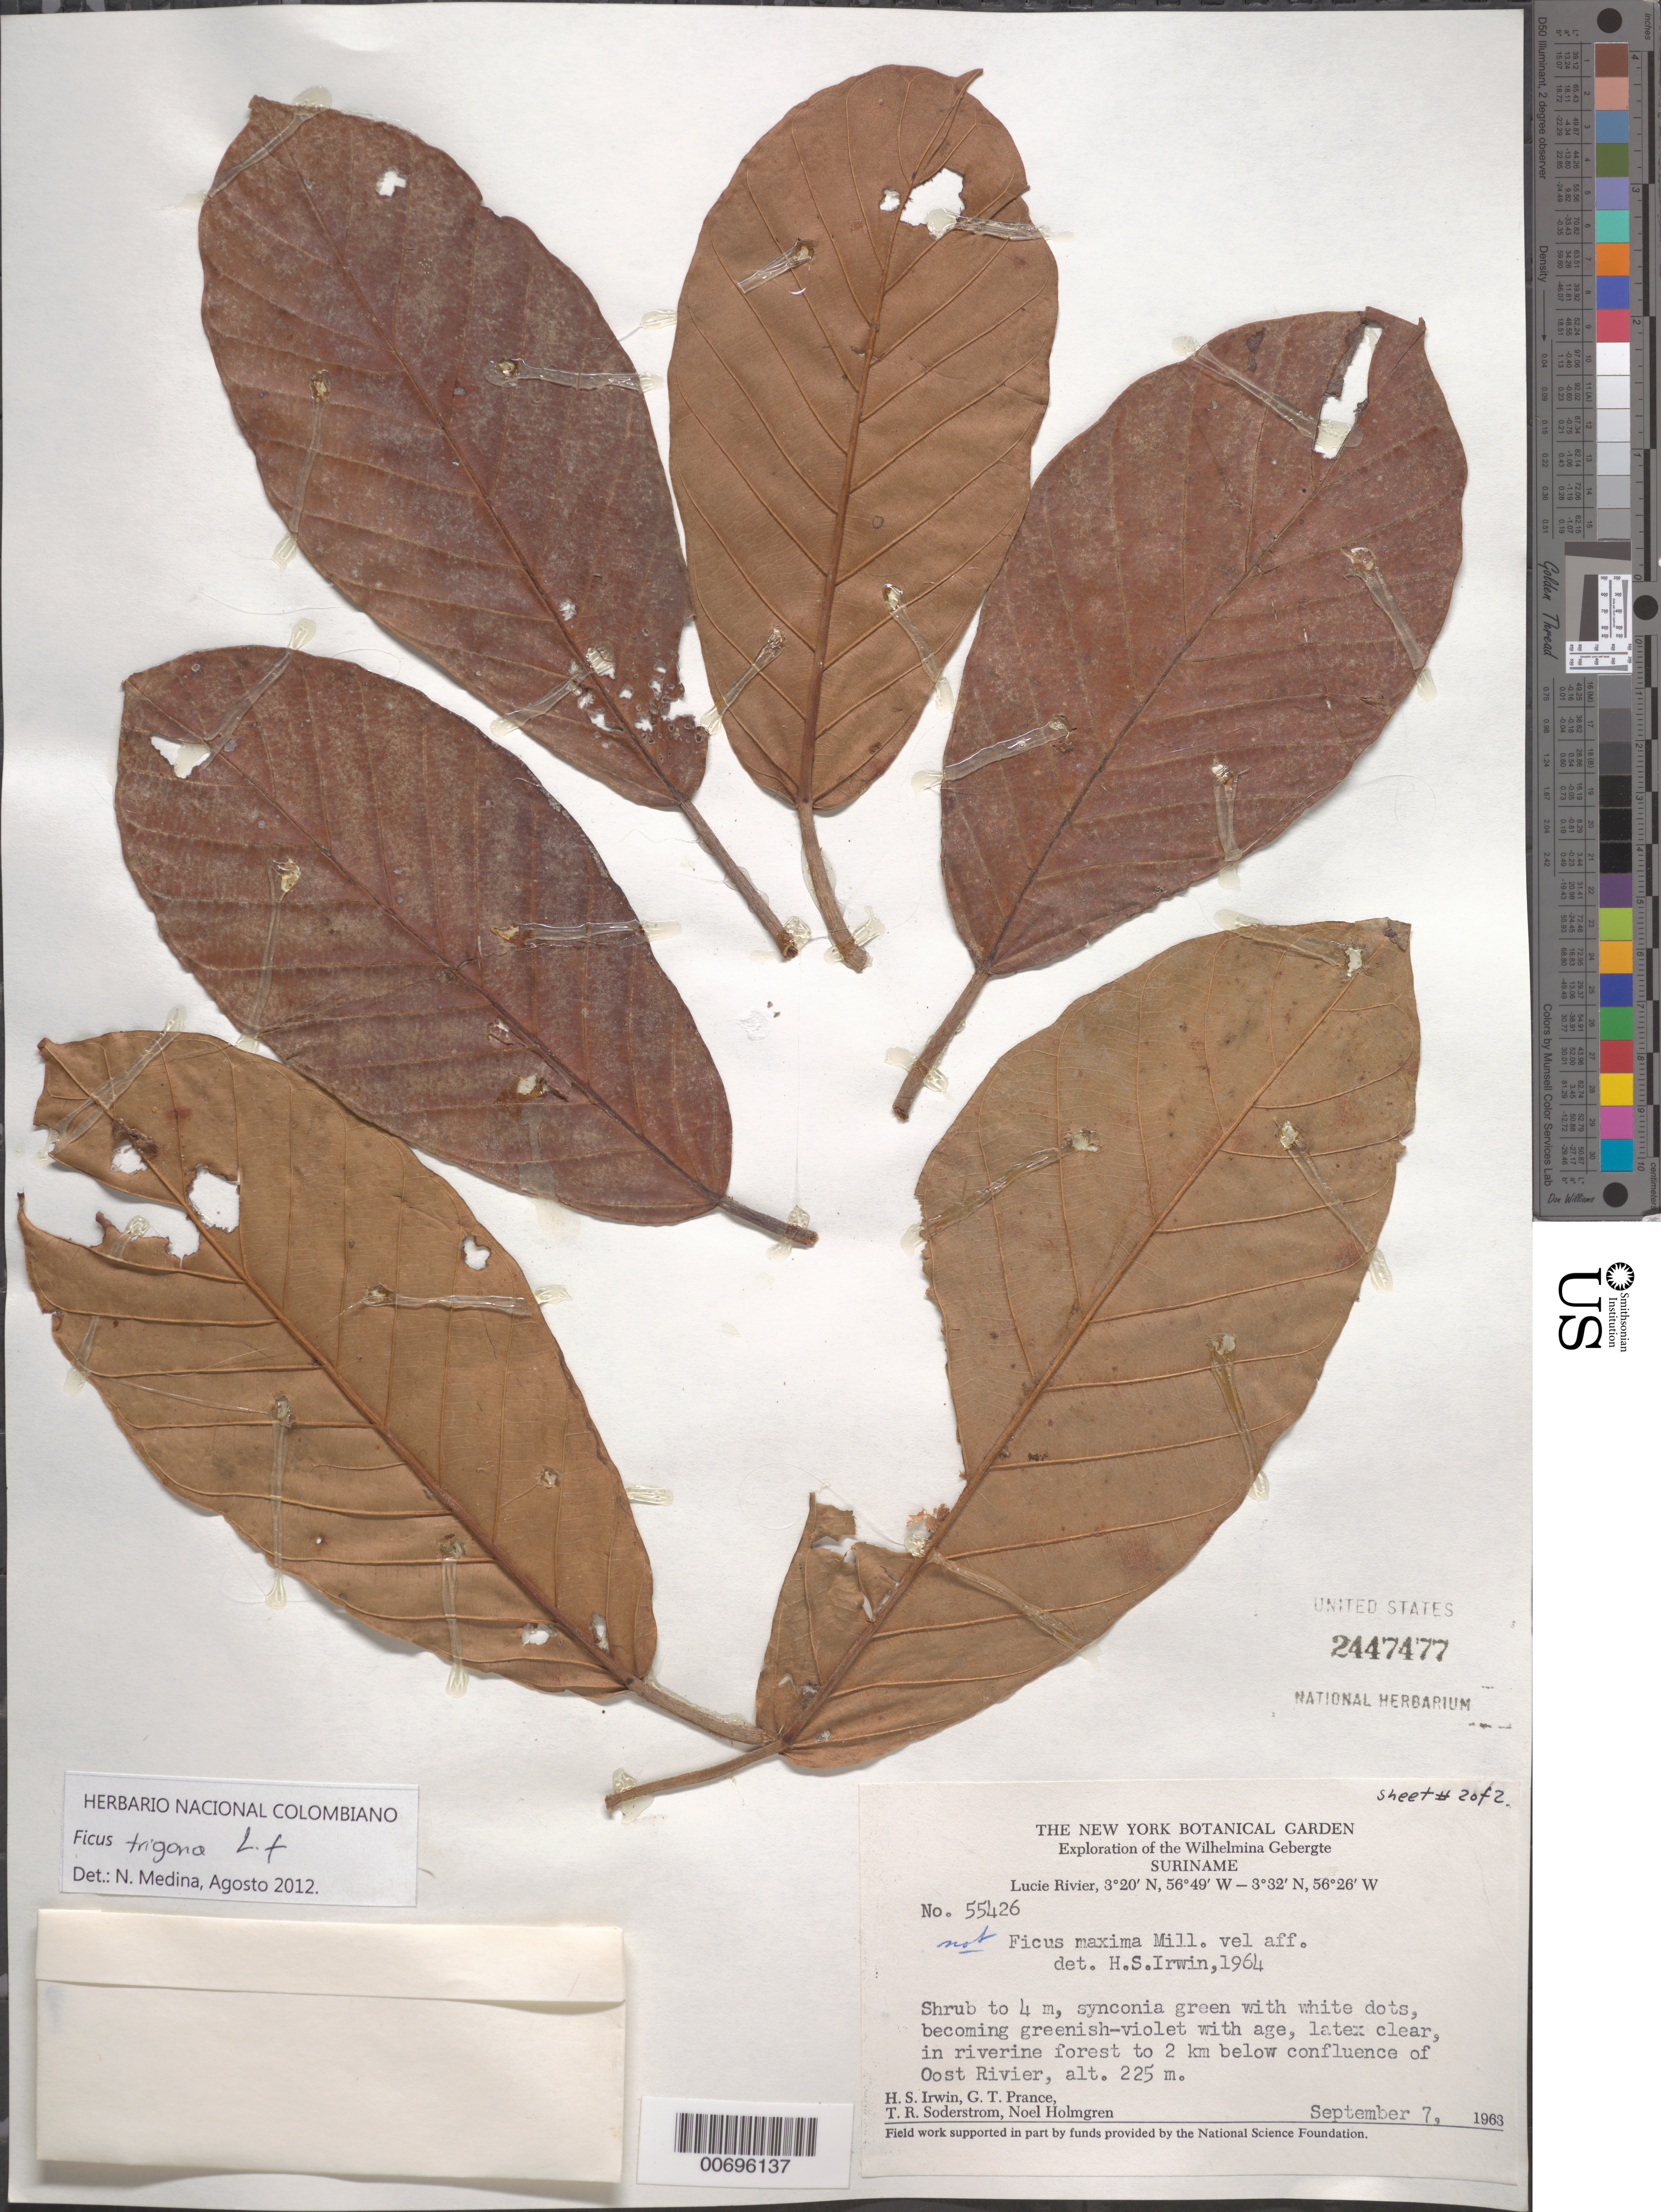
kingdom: Plantae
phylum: Tracheophyta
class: Magnoliopsida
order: Rosales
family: Moraceae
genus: Ficus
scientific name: Ficus trigona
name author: L. f.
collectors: H. Irwin, G. T. Prance, T. R. Soderstrom & N. H. Holmgren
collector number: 55426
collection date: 1963-09-07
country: Suriname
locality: Wilhelmina Gebergte. Lucie Rivier. In riverine forest to 2 km below confluence of Oost Rivier.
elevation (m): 225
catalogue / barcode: US 2447477